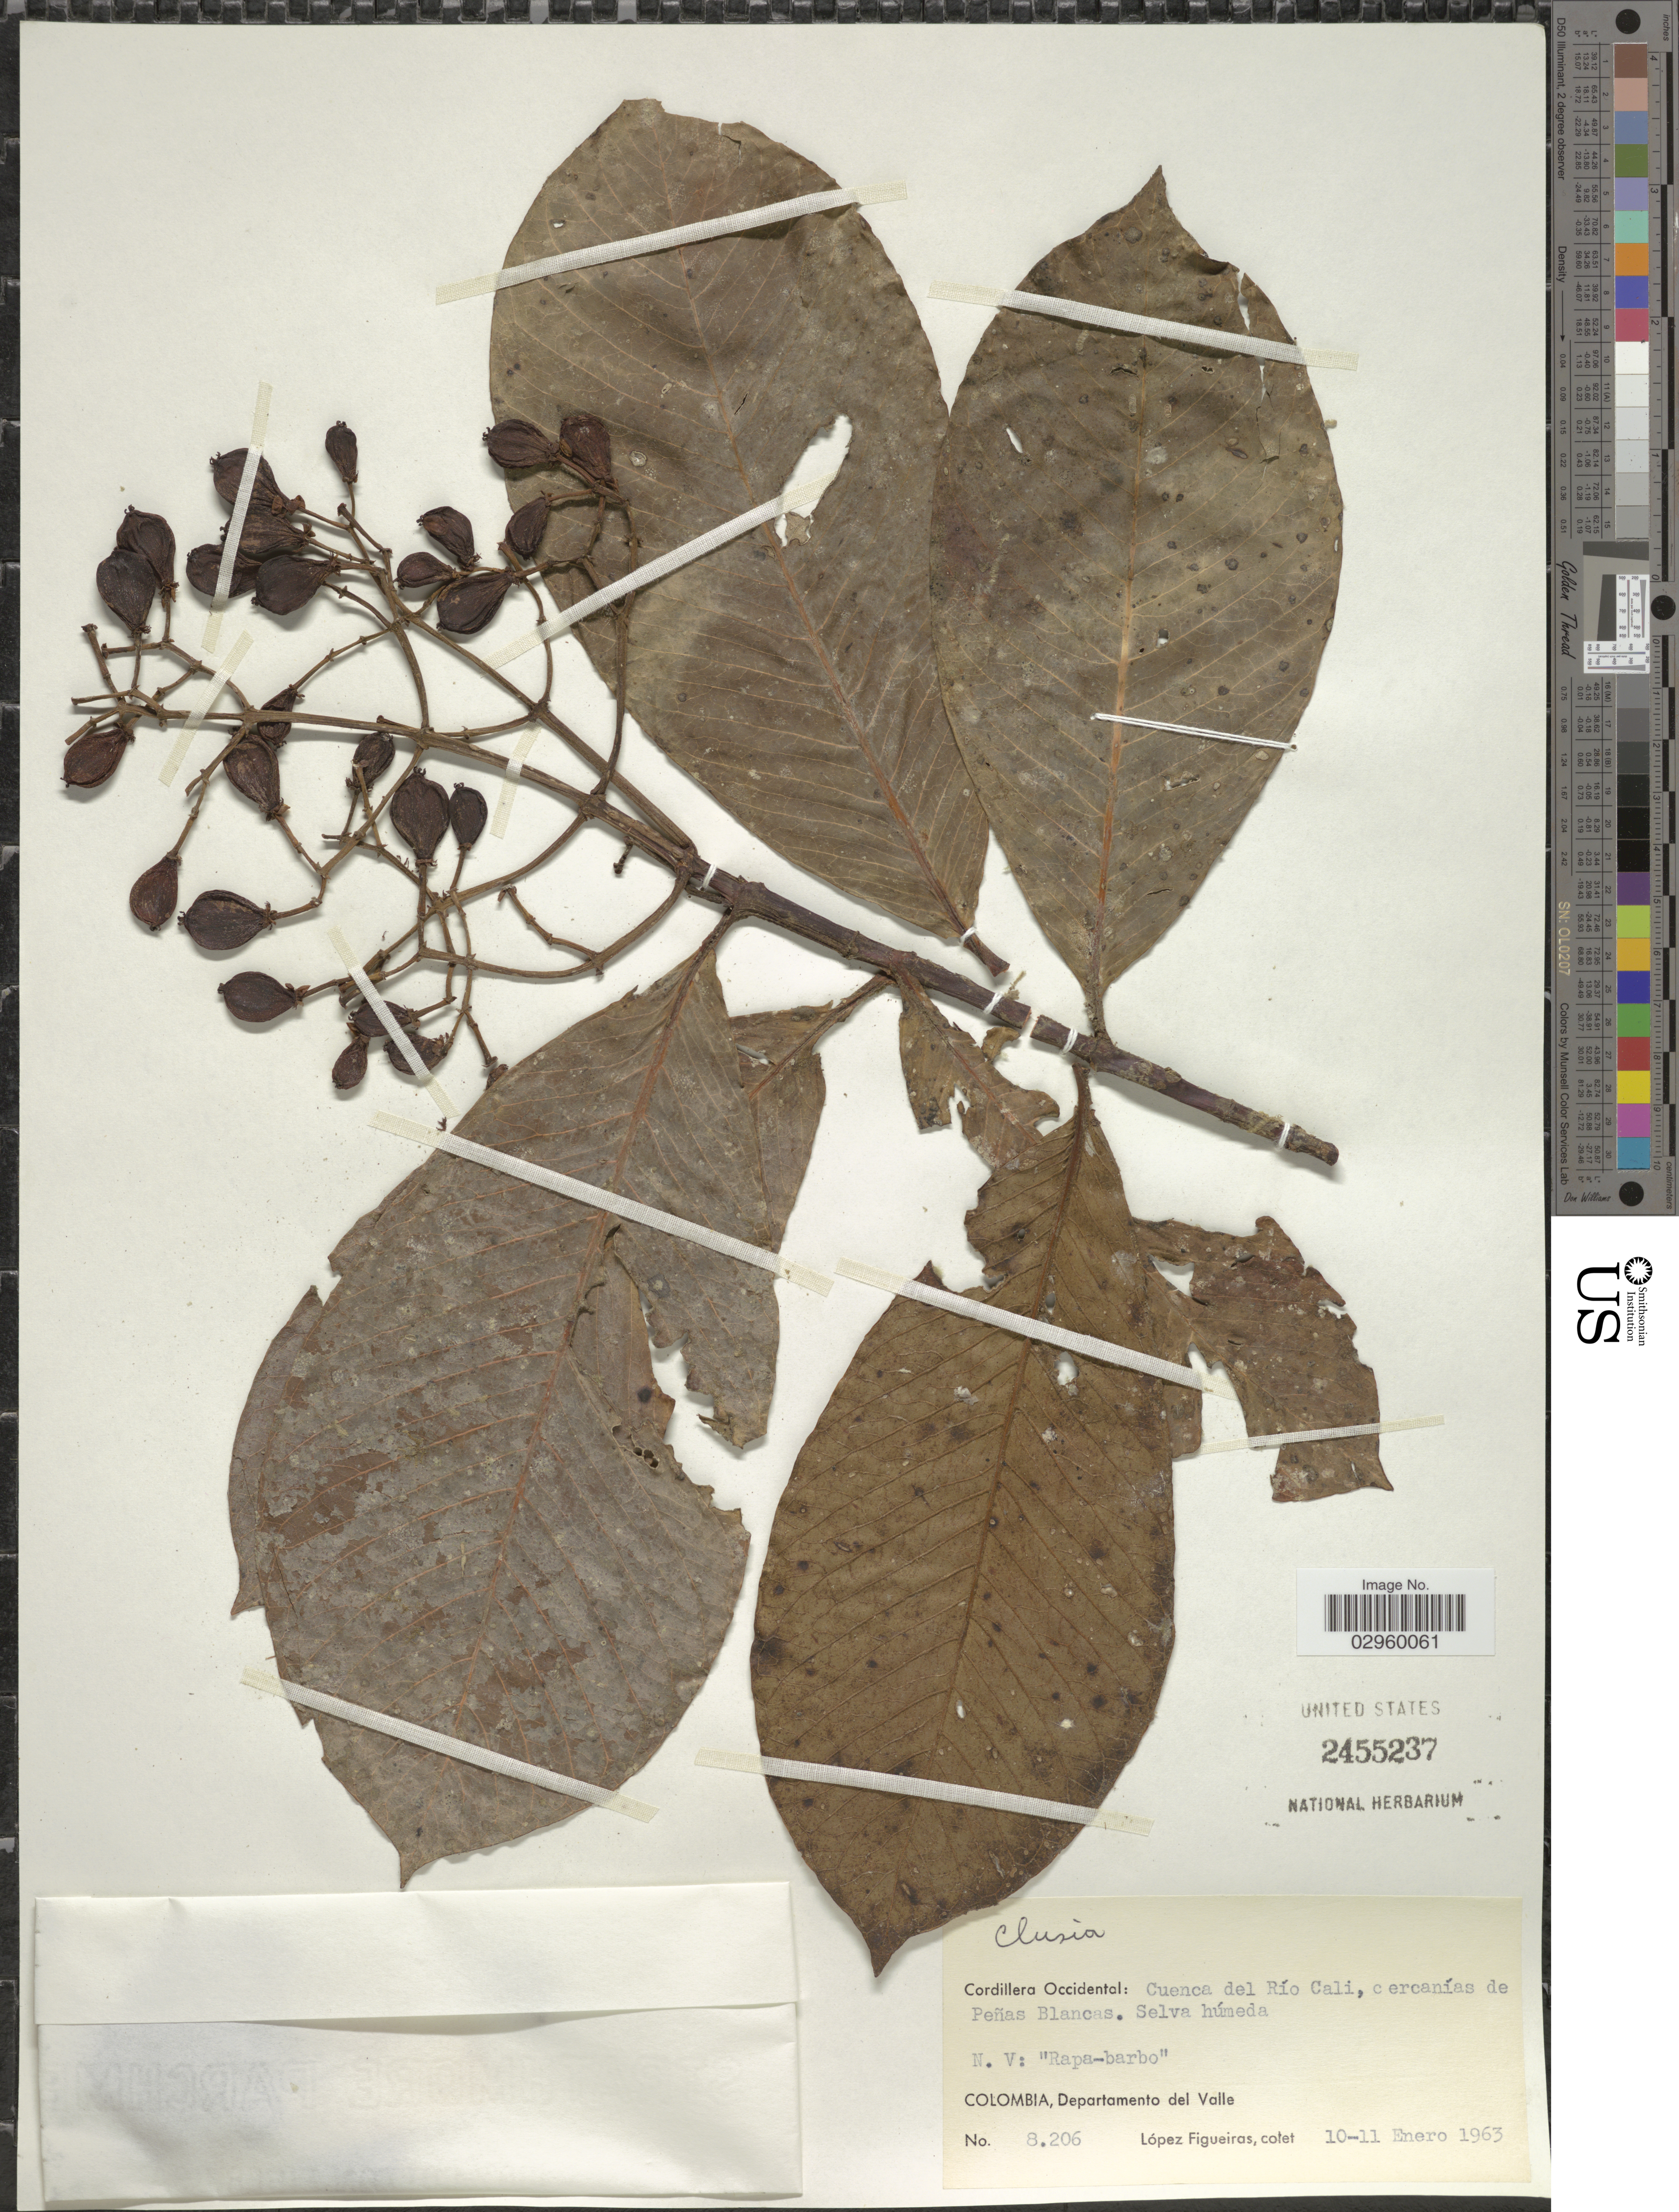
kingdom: Plantae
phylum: Tracheophyta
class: Magnoliopsida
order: Malpighiales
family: Clusiaceae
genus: Clusia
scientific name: Clusia sp.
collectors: M. López Figueiras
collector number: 8206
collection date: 1963-01-10/1963-01-11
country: Colombia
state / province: Valle del Cauca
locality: Cordillera Occidental: Cuenca del Río Cali, cercanías de Peñas Blancas, Departamento del Valle.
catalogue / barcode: US 2455237